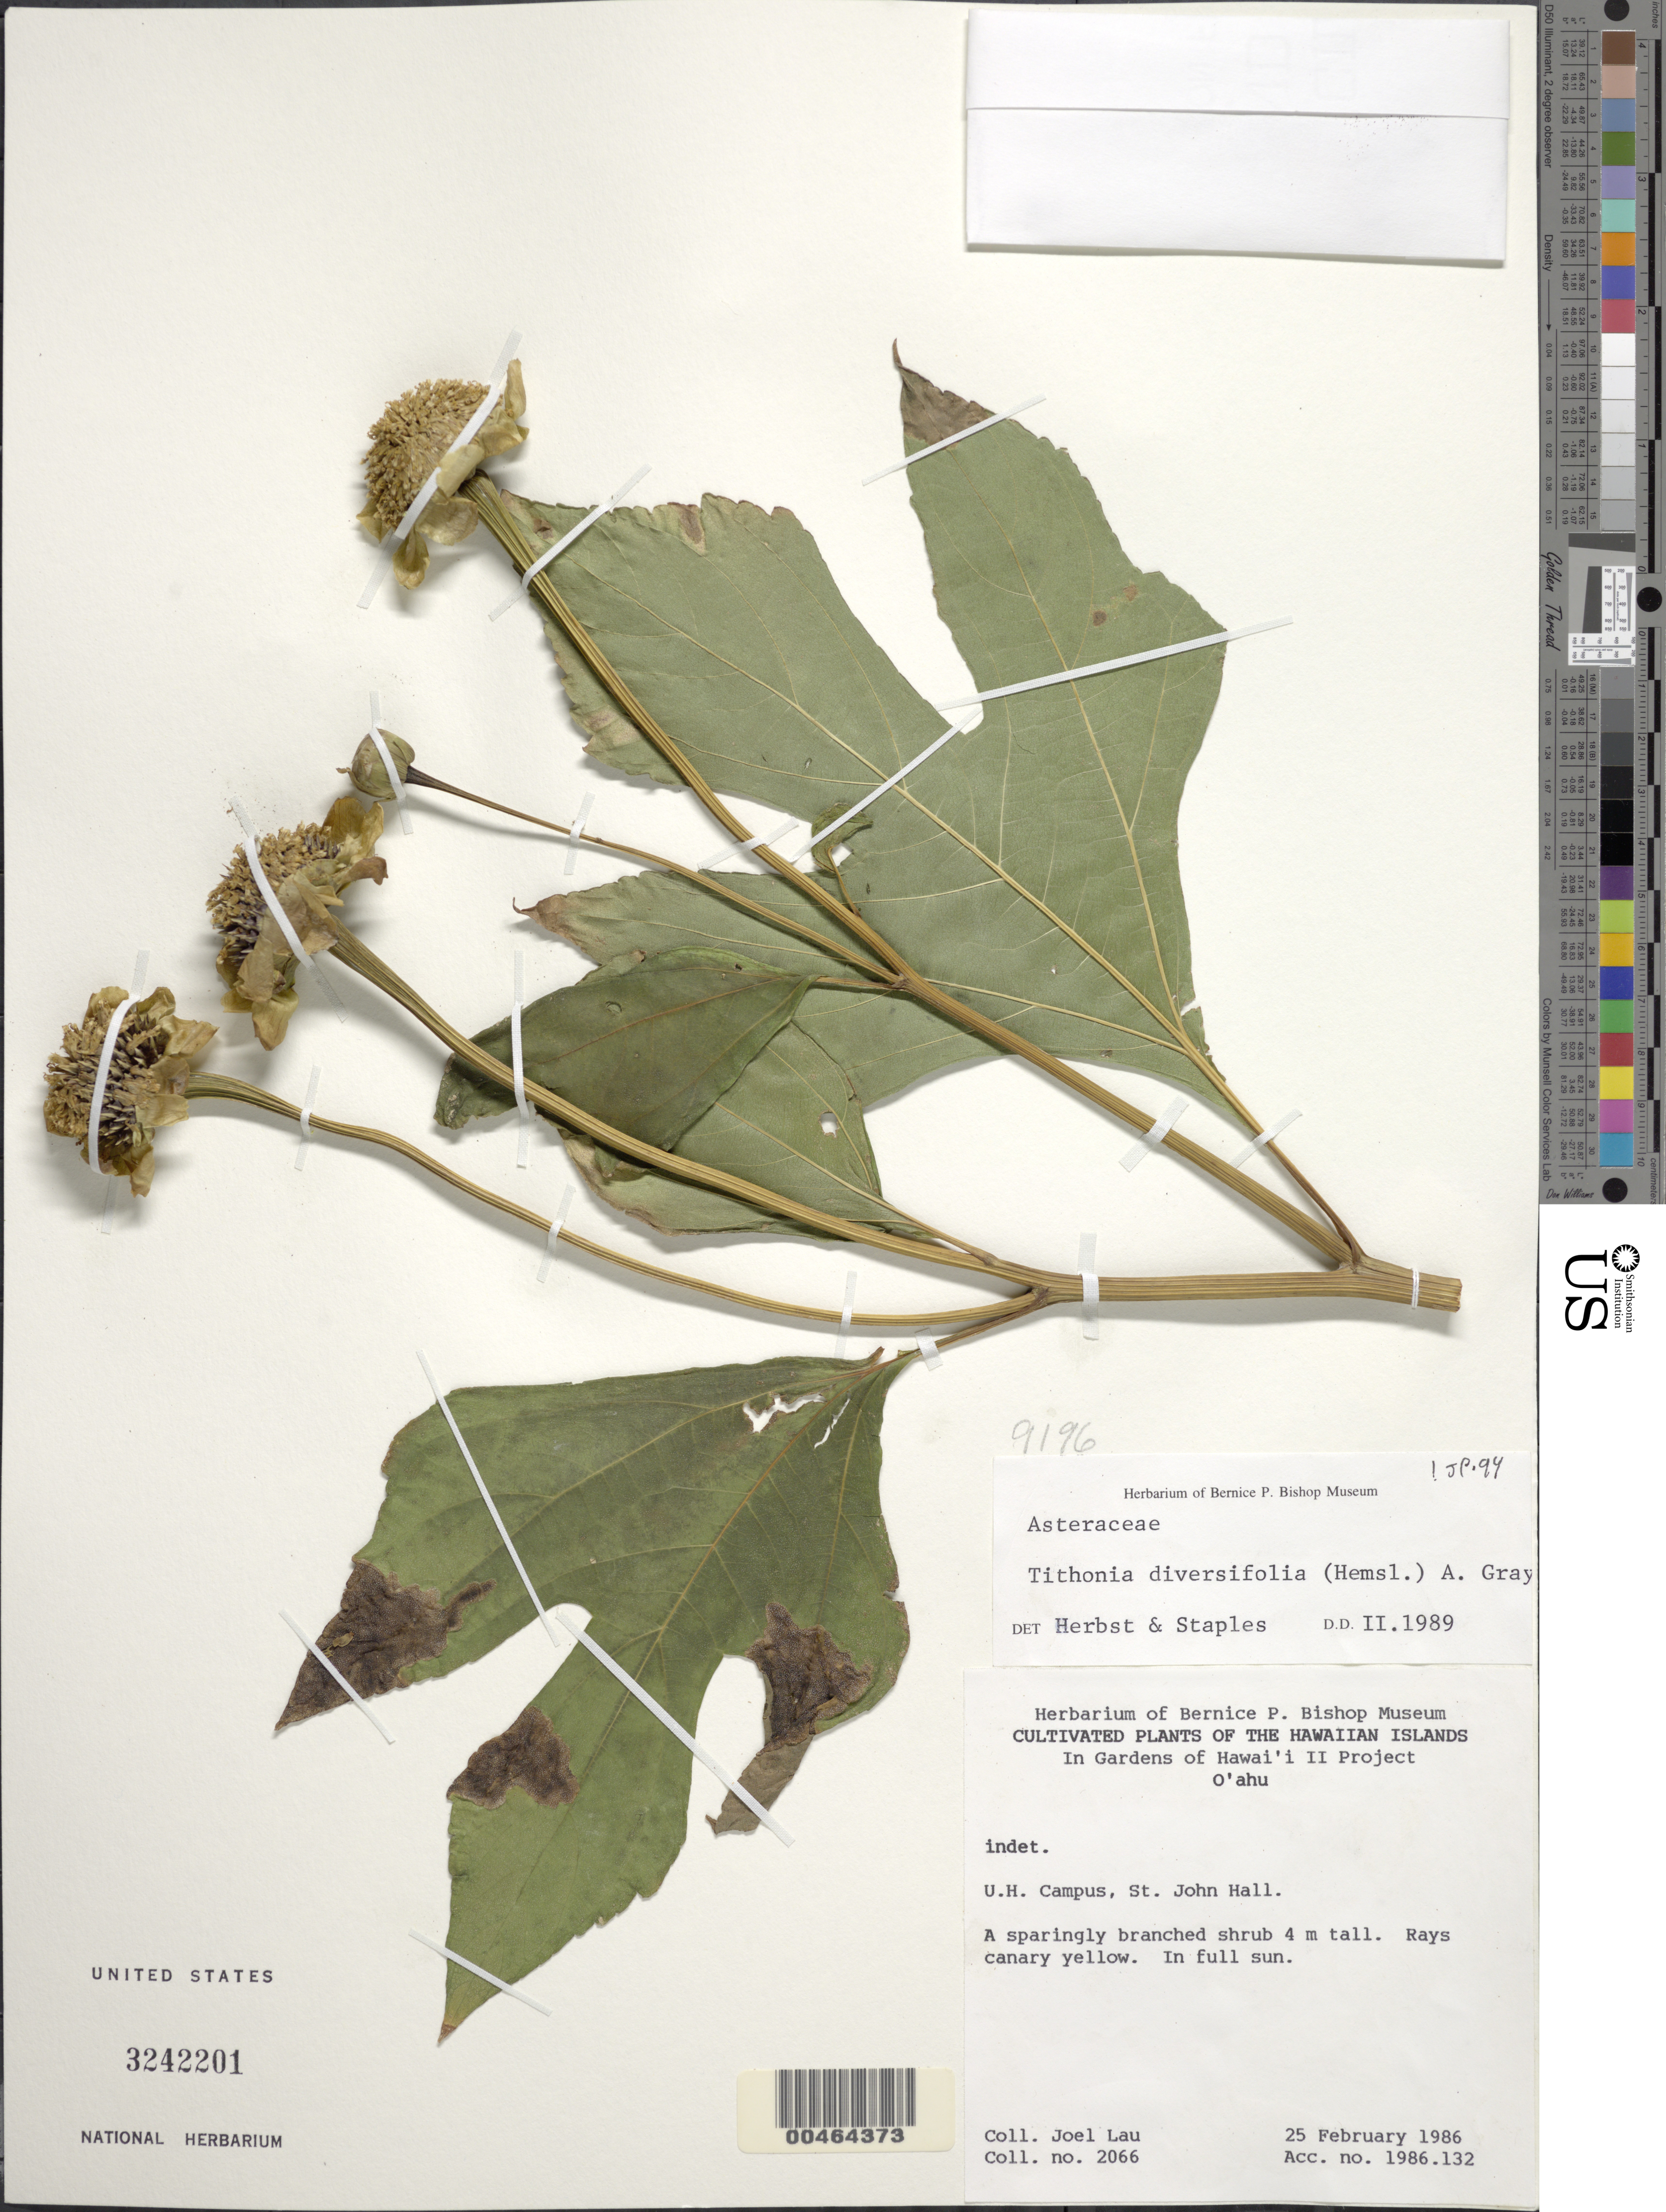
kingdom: Plantae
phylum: Tracheophyta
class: Magnoliopsida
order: Asterales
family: Asteraceae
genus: Tithonia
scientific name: Tithonia diversifolia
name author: (Hemsl.) A. Gray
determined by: Herbst, D. R.; Staples, G. W.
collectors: J. Lau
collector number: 2066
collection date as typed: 25 Feb 1986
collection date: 1986-02-25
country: United States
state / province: Hawaii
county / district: Honolulu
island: Oahu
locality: U.H. Campus, St. John Hall.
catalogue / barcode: US 3242201